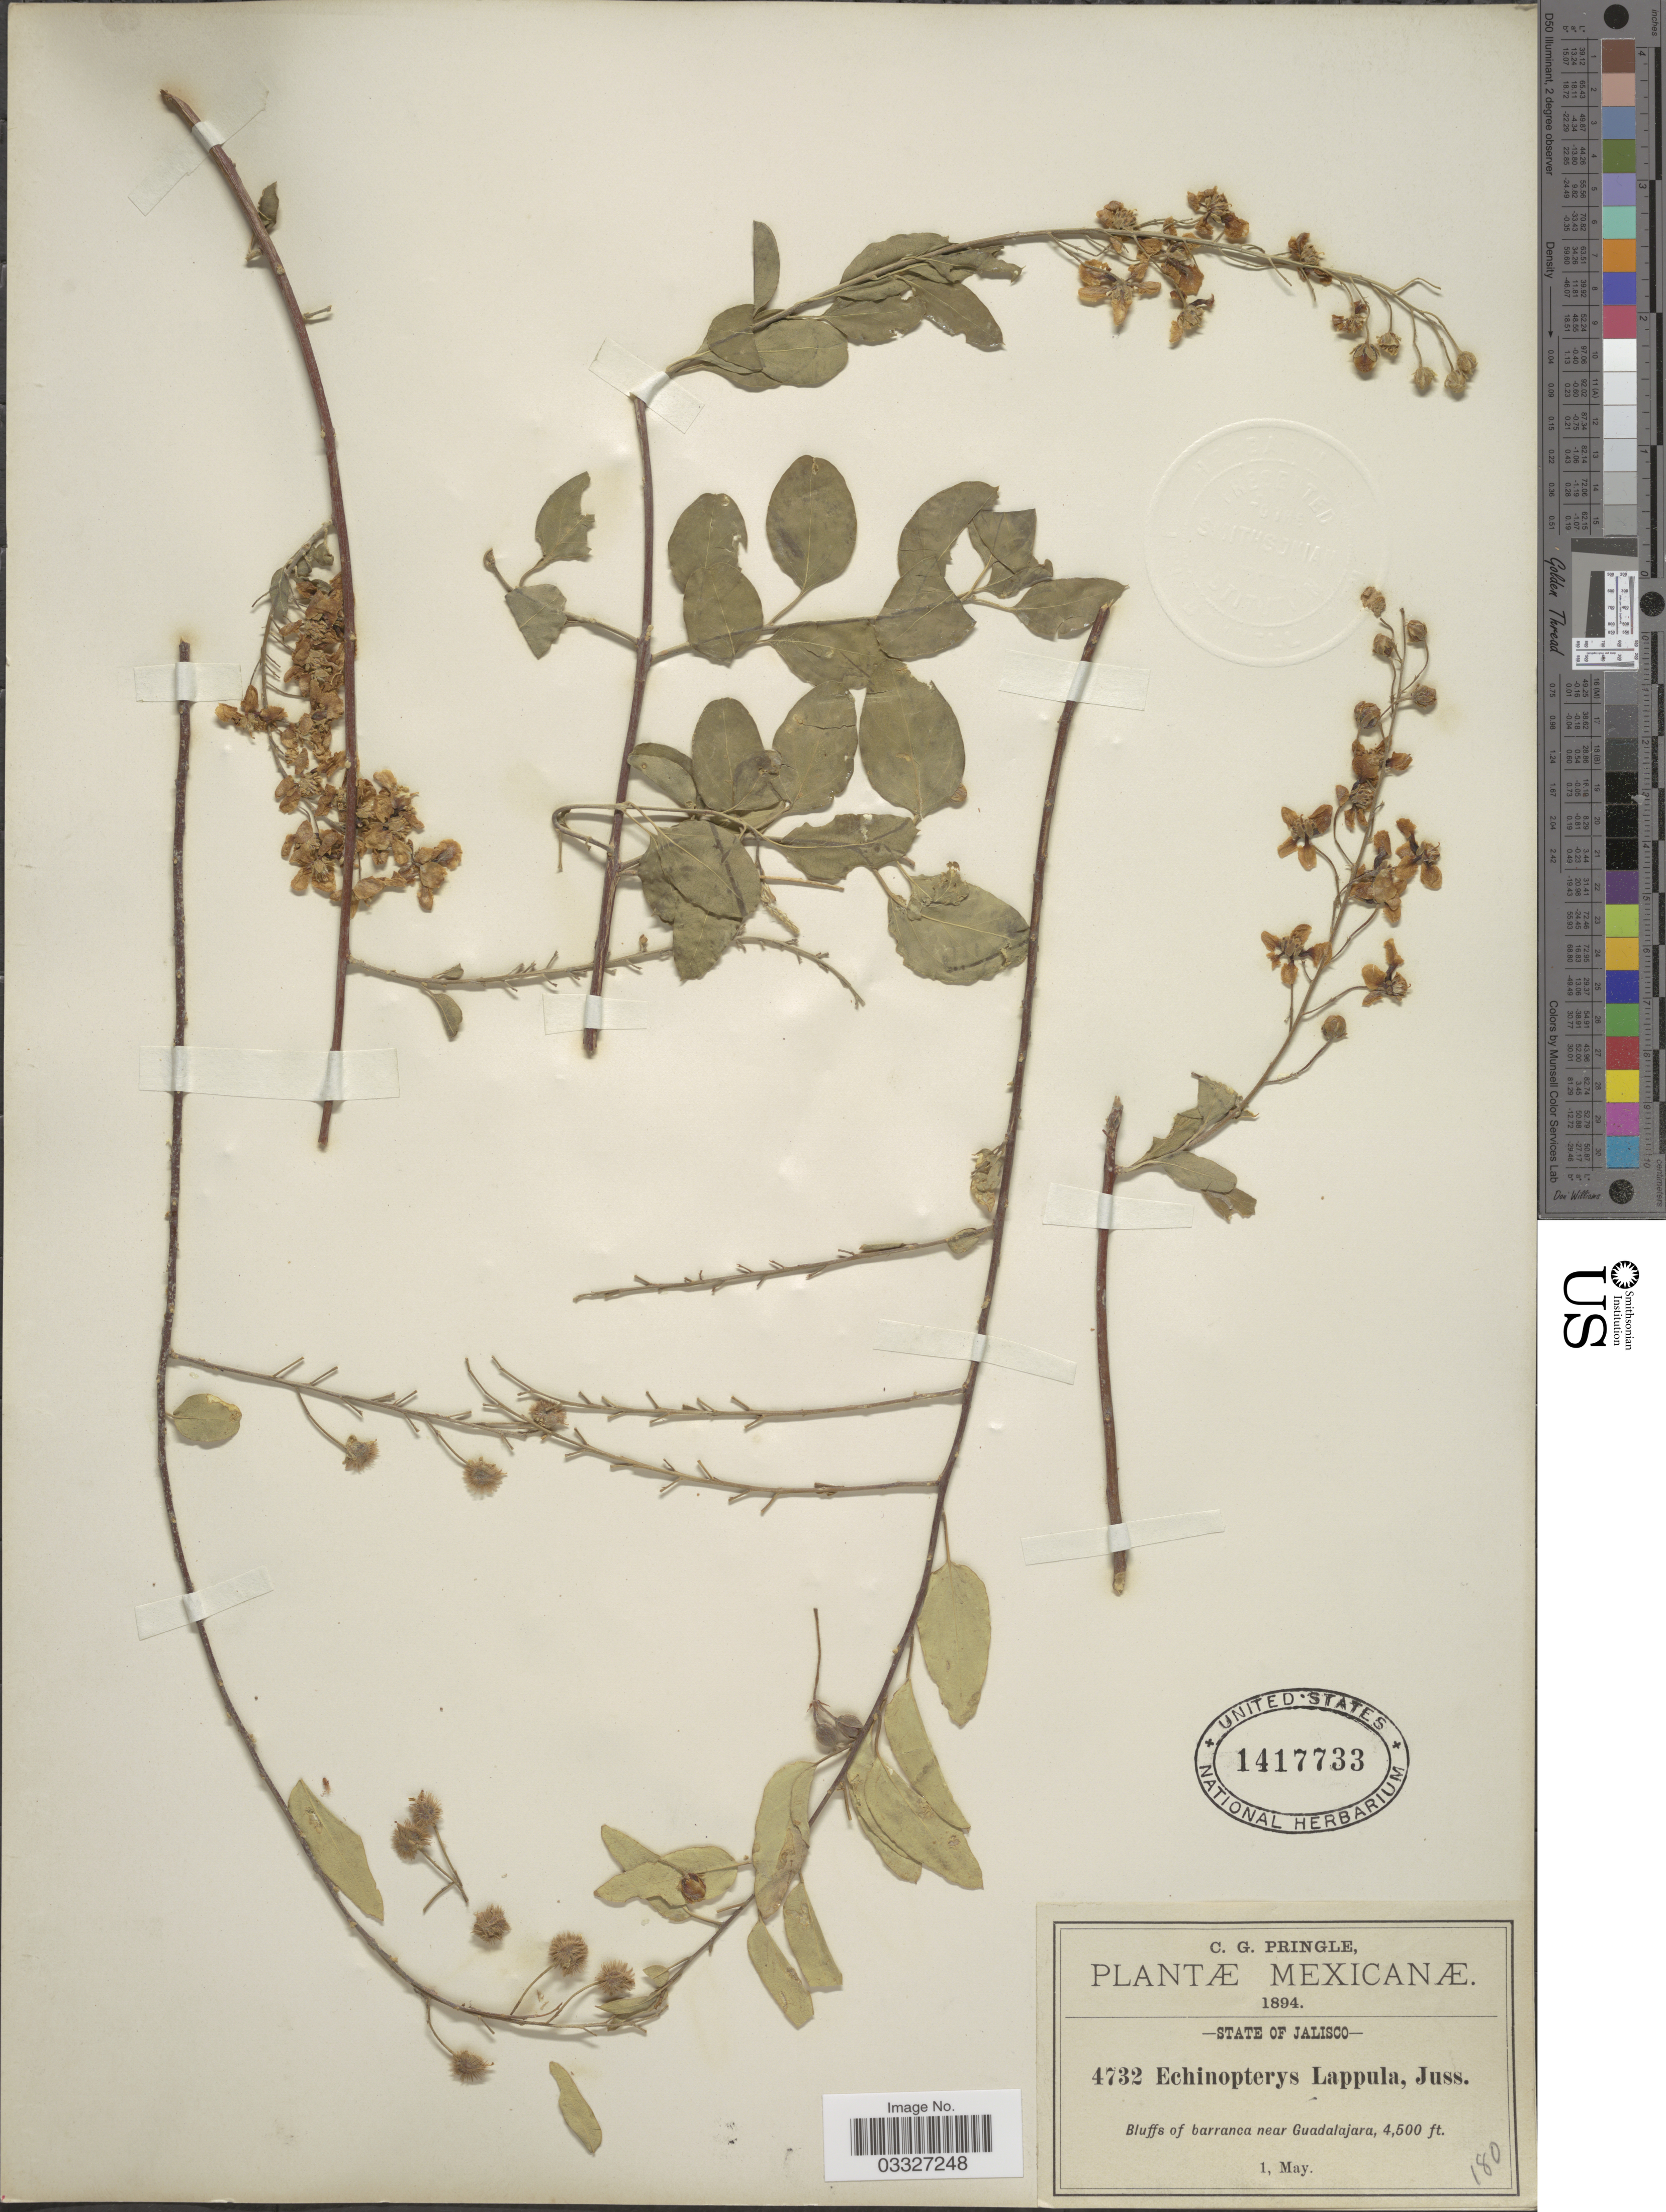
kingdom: Plantae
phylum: Tracheophyta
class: Magnoliopsida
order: Malpighiales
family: Malpighiaceae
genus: Echinopterys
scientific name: Echinopterys eglandulosa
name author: (A. Juss.) Small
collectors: C. G. Pringle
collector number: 4732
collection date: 1894-05-01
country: Mexico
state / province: Jalisco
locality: Bluffs of barranca near Guadalajara.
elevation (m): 1372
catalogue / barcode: US 1417733